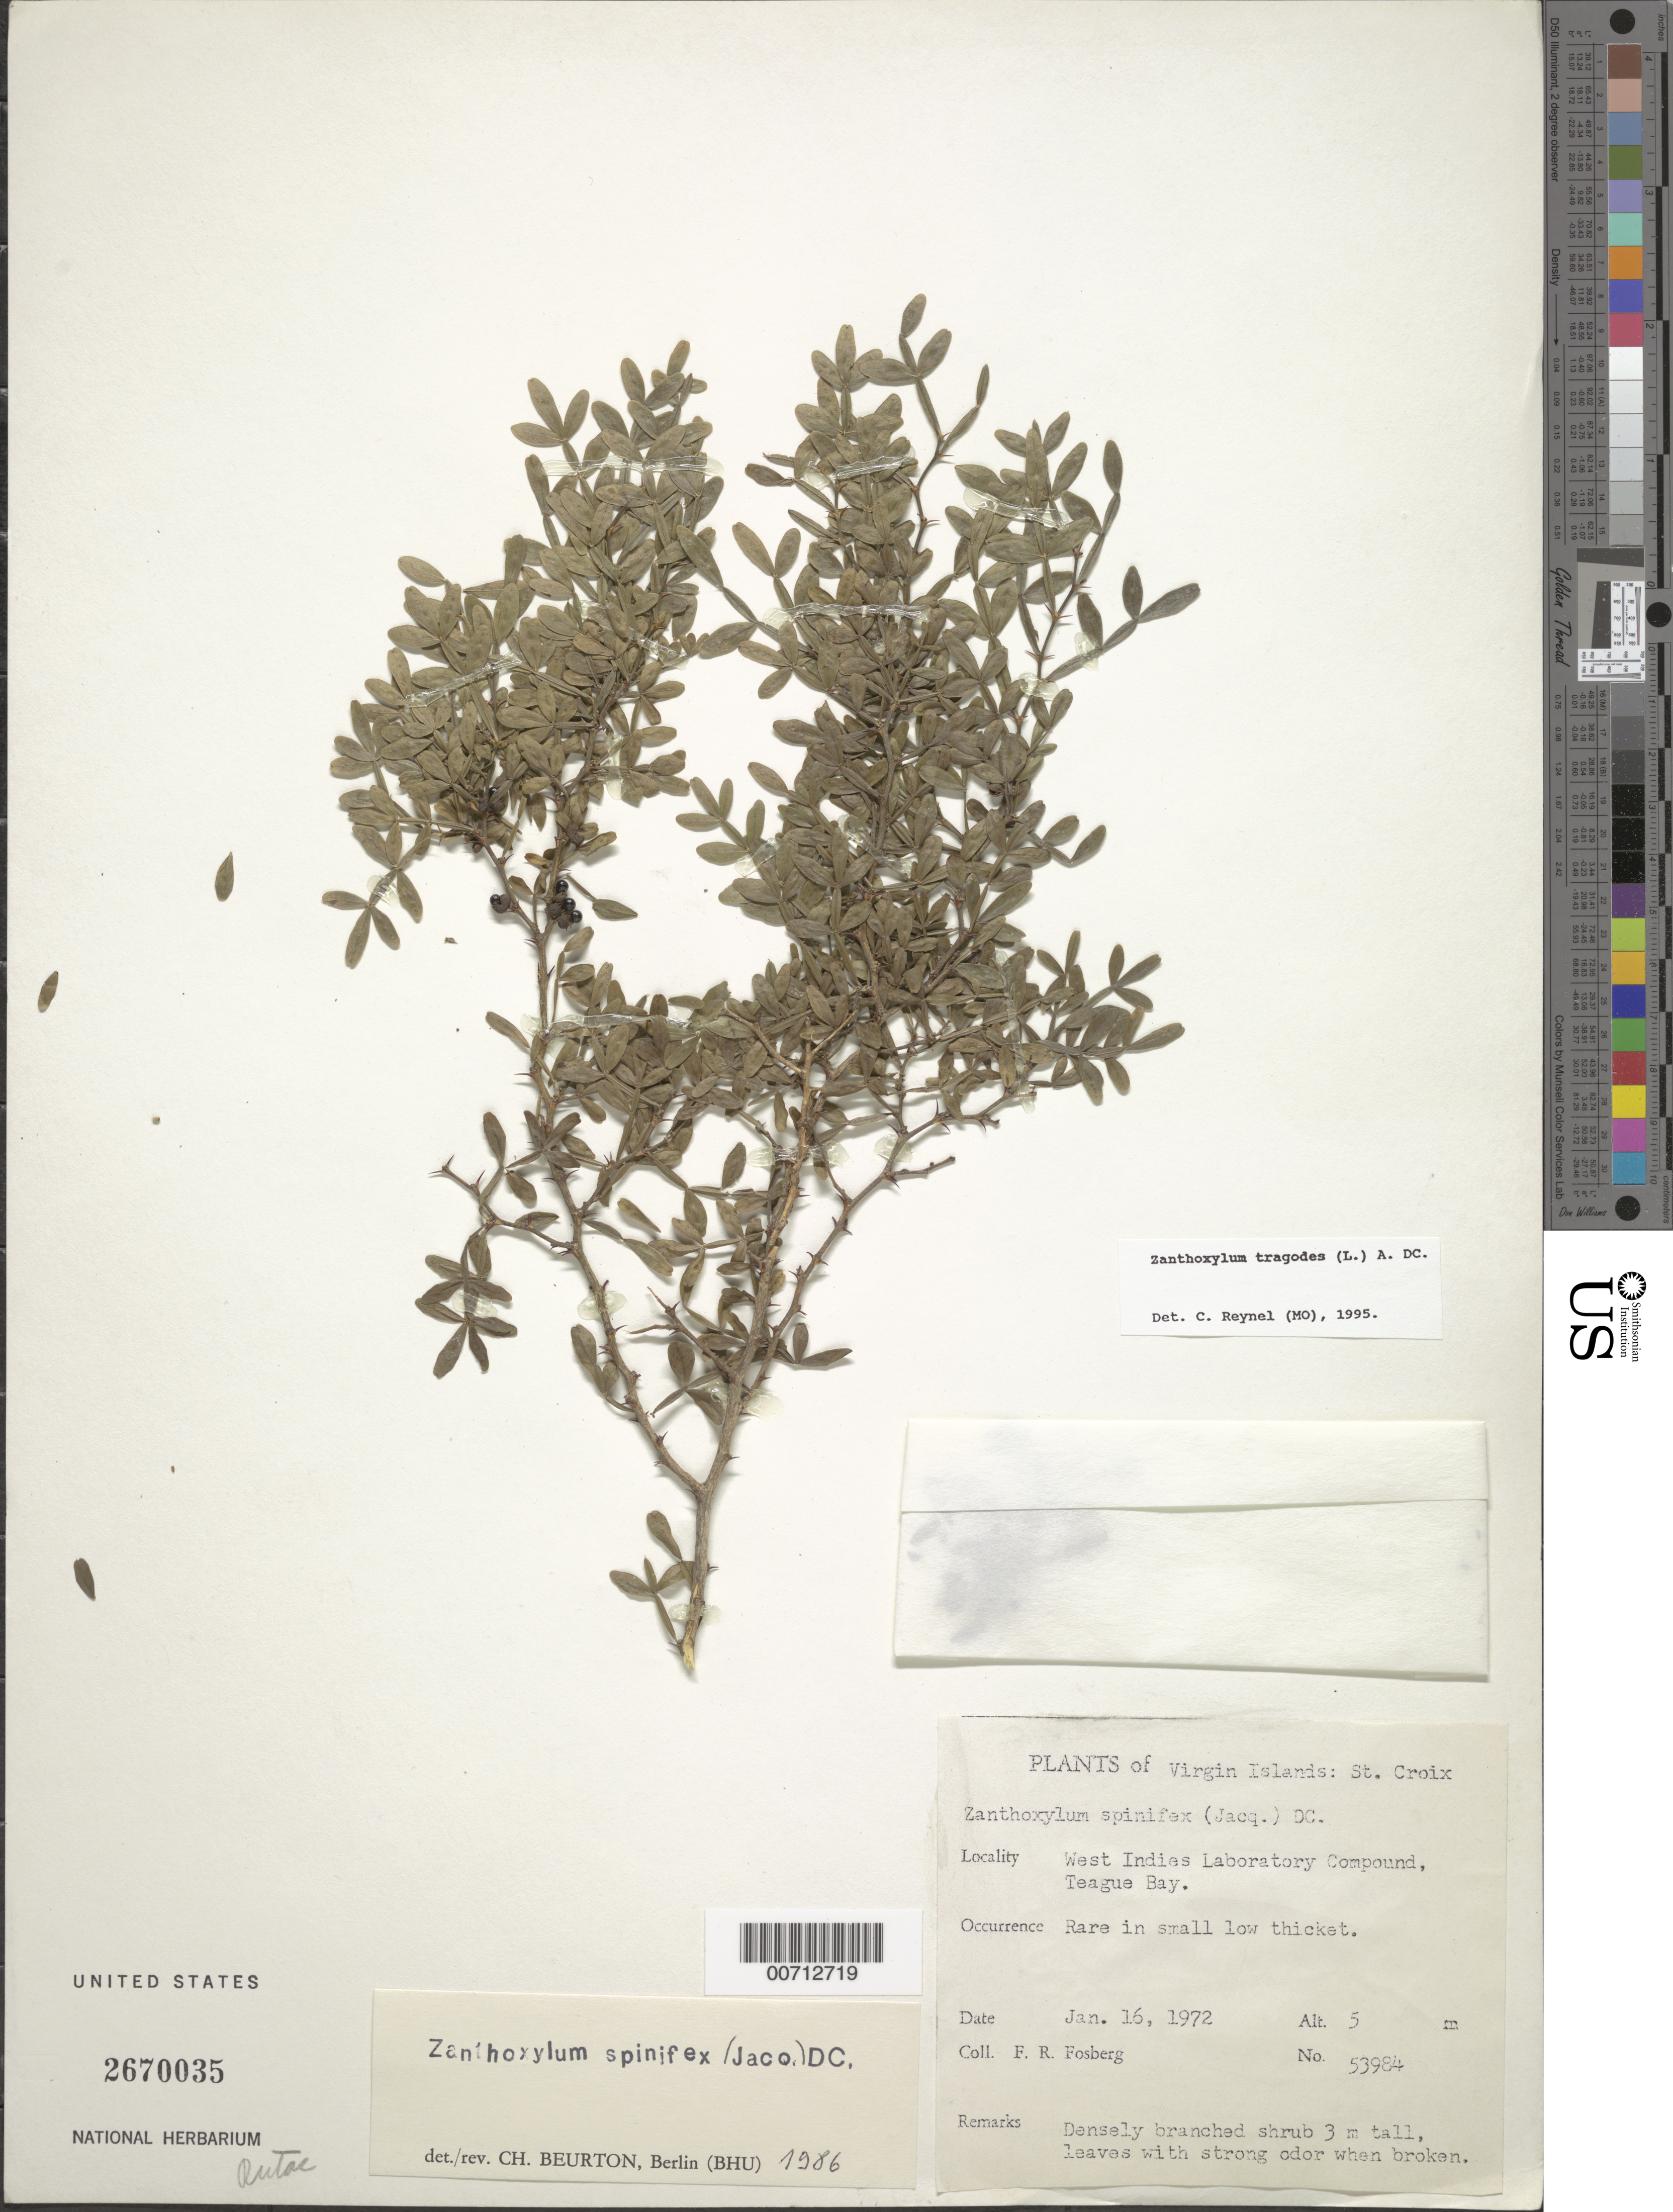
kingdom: Plantae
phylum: Tracheophyta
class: Magnoliopsida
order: Sapindales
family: Rutaceae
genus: Zanthoxylum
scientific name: Zanthoxylum tragodes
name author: (L.) DC.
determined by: Reynel, Carlos A., (MO), Missouri Botanical Garden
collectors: F. R. Fosberg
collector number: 53984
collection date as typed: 16 Jan 1972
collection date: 1972-01-16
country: U.S. Virgin Islands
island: St. Croix Island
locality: West Indies Lab. Compound, Teague Bay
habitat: In small low thicket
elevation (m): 5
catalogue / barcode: US 2670035